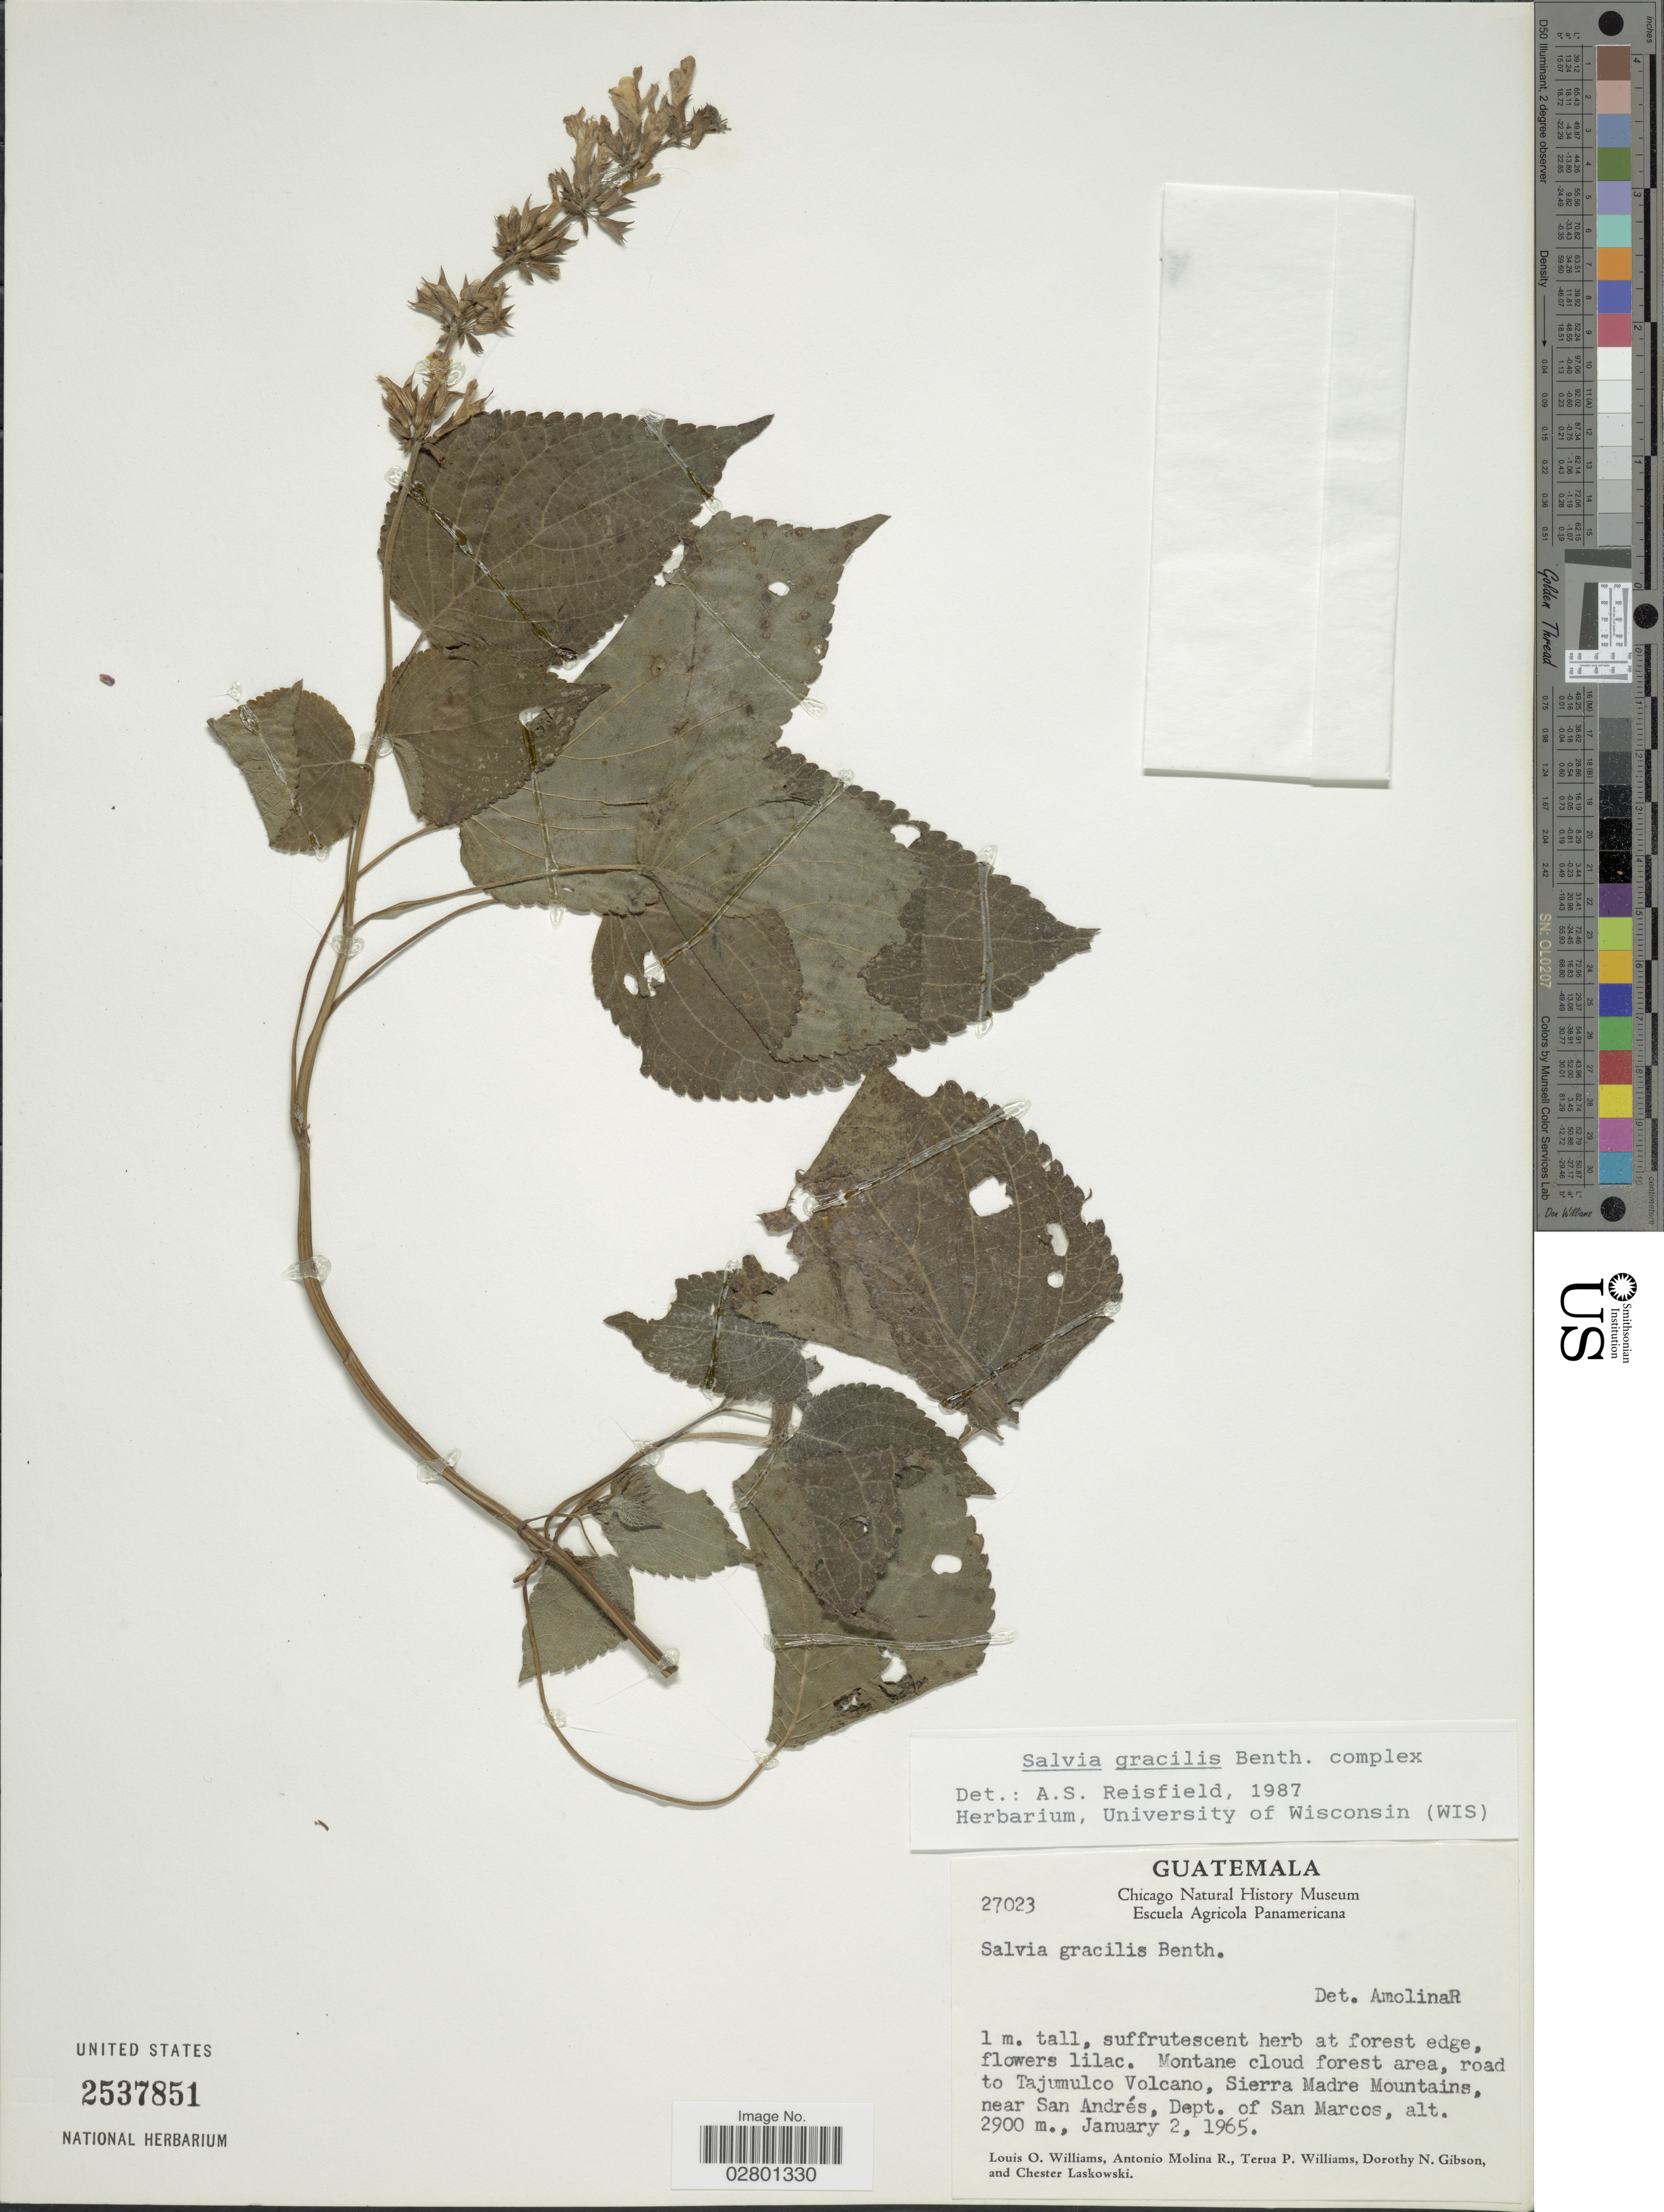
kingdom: Plantae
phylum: Tracheophyta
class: Magnoliopsida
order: Lamiales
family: Lamiaceae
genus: Salvia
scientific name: Salvia gracilis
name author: Benth.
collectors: L. O. Williams, A. Molina R., T. Williams, D. N. Gibson & C. Laskowski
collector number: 27023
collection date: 1965-01-02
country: Guatemala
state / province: San Marcos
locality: Montane cloud forest area, road to Tajumulco Volcano, Sierra Madre Mountains, near San Andrés. Dept. of San Marcos.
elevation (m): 2900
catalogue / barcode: US 2537851